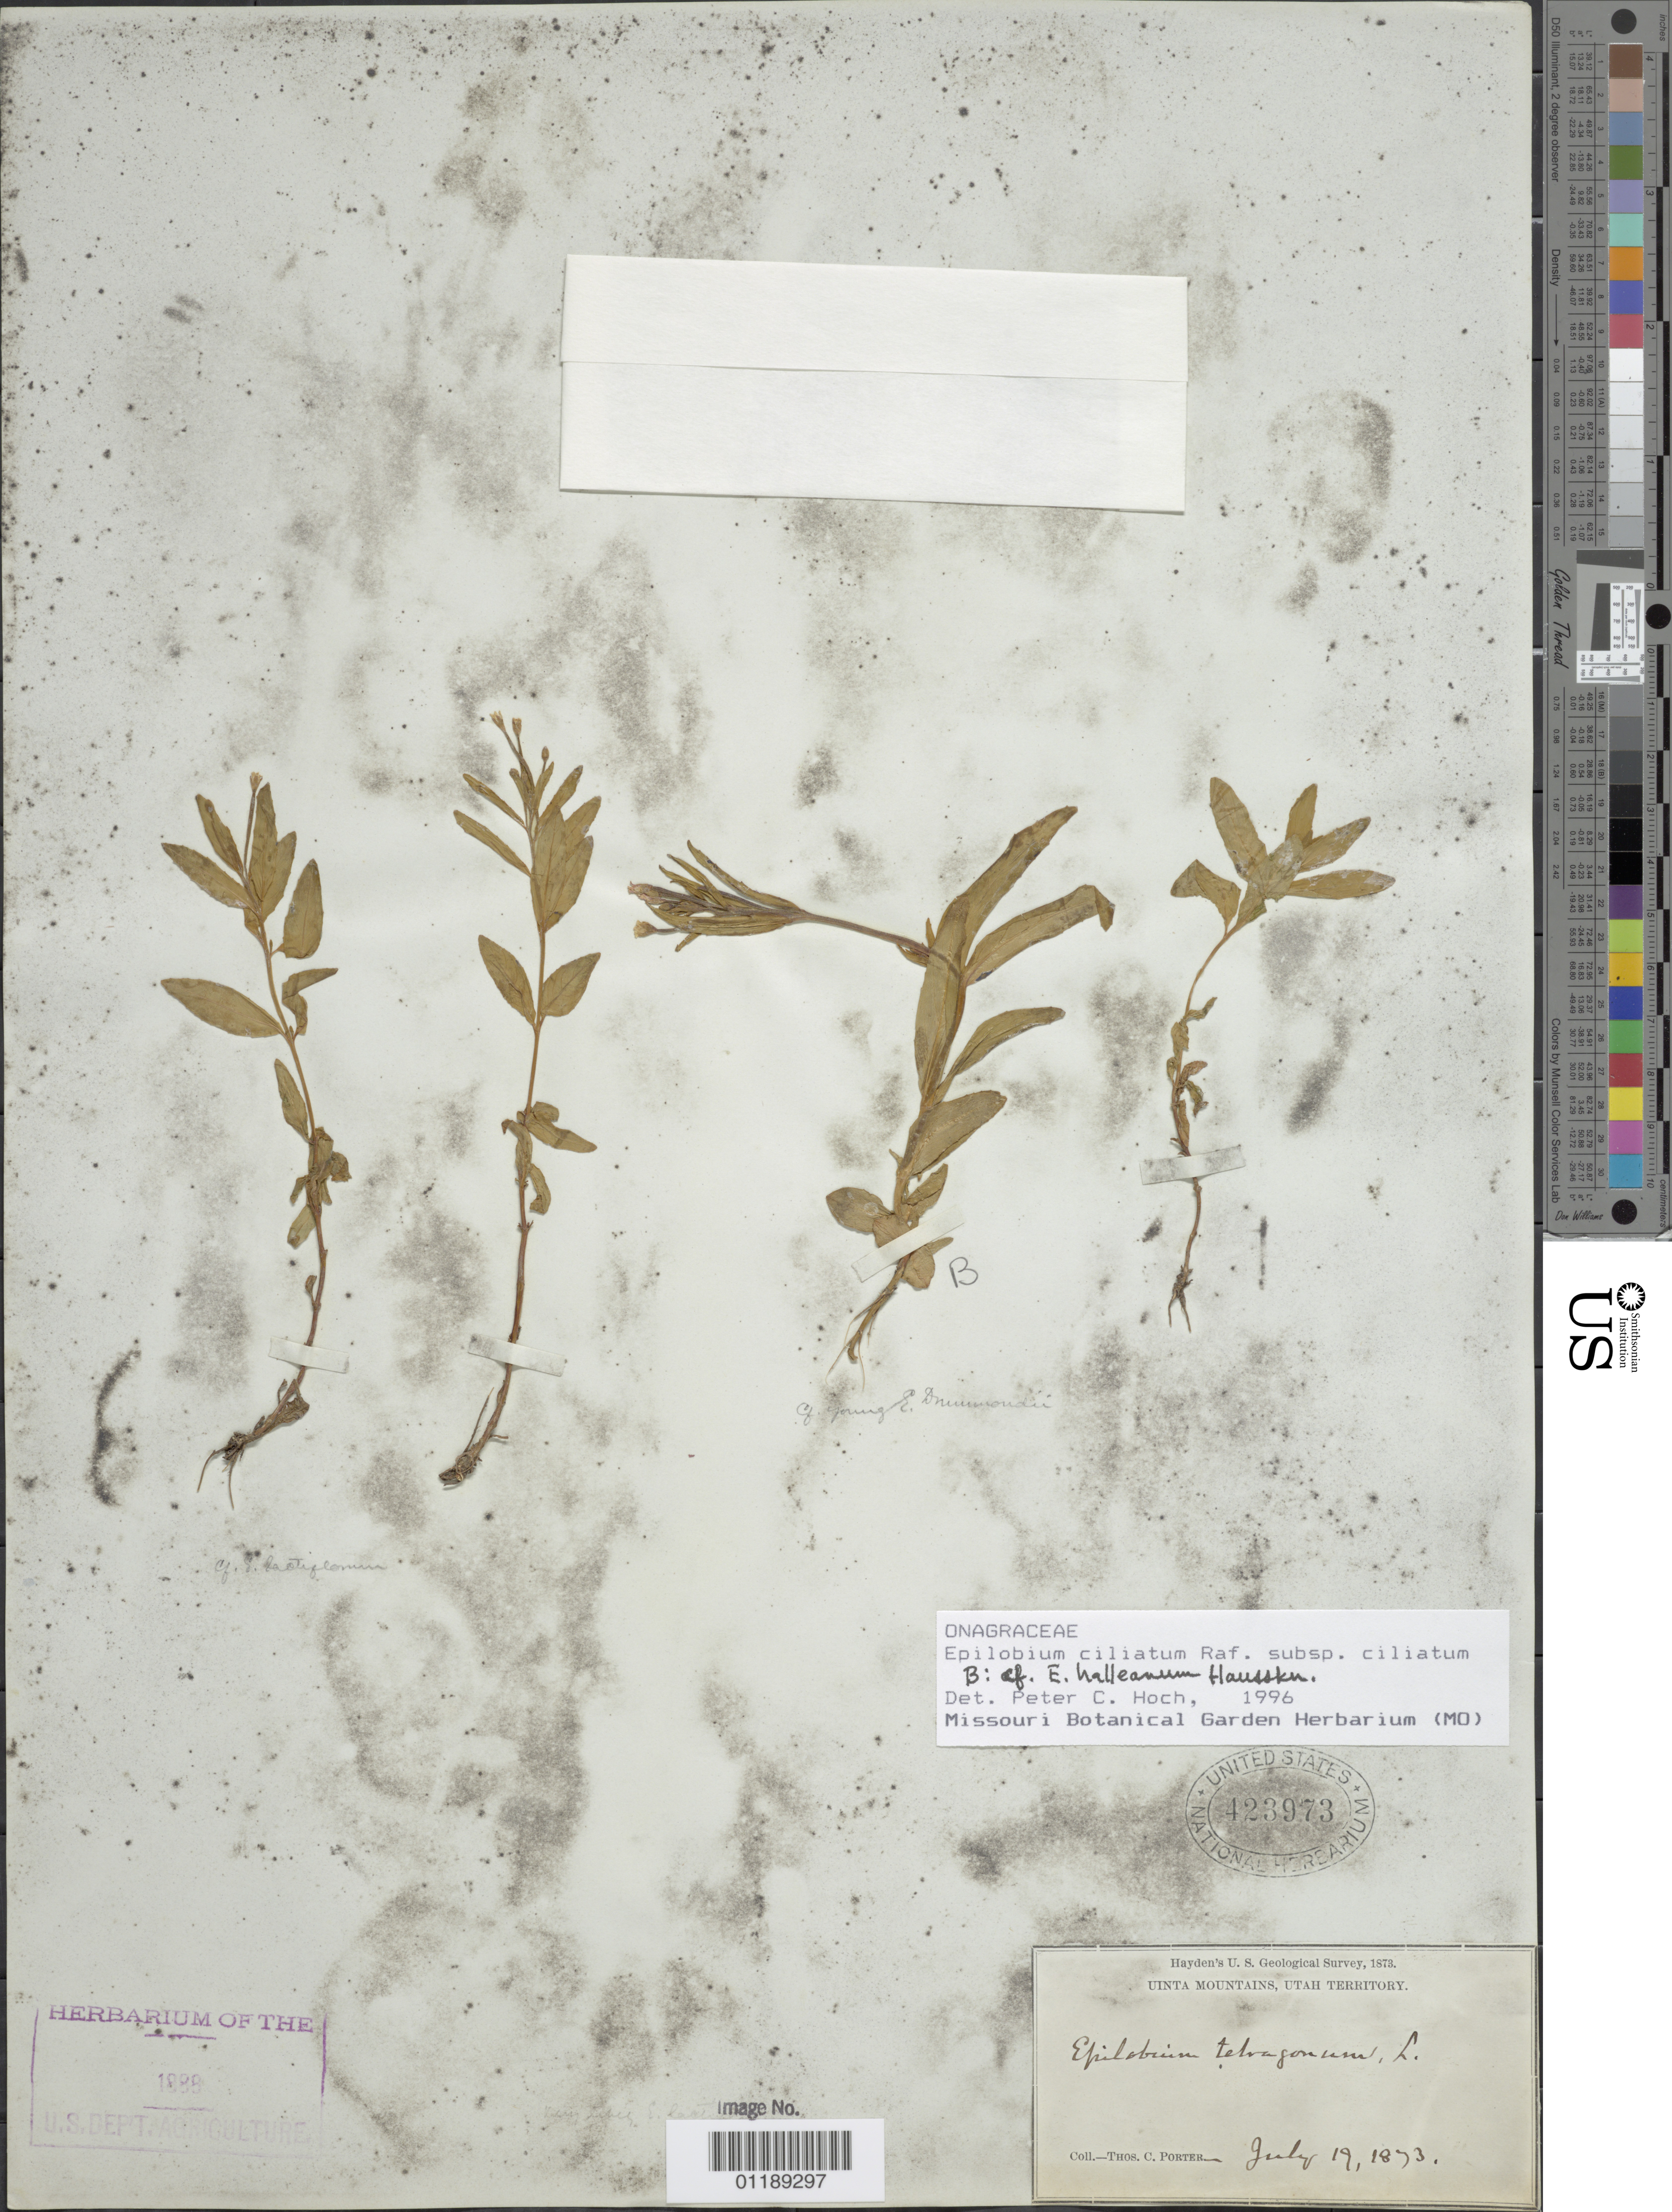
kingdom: Plantae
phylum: Tracheophyta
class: Magnoliopsida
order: Myrtales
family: Onagraceae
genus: Epilobium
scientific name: Epilobium ciliatum subsp. ciliatum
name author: Raf.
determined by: Hoch, P. C.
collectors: T. C. Porter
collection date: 1873-07-19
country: United States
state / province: Utah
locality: Uinta Mts., Utah Territory.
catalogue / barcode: US 423973